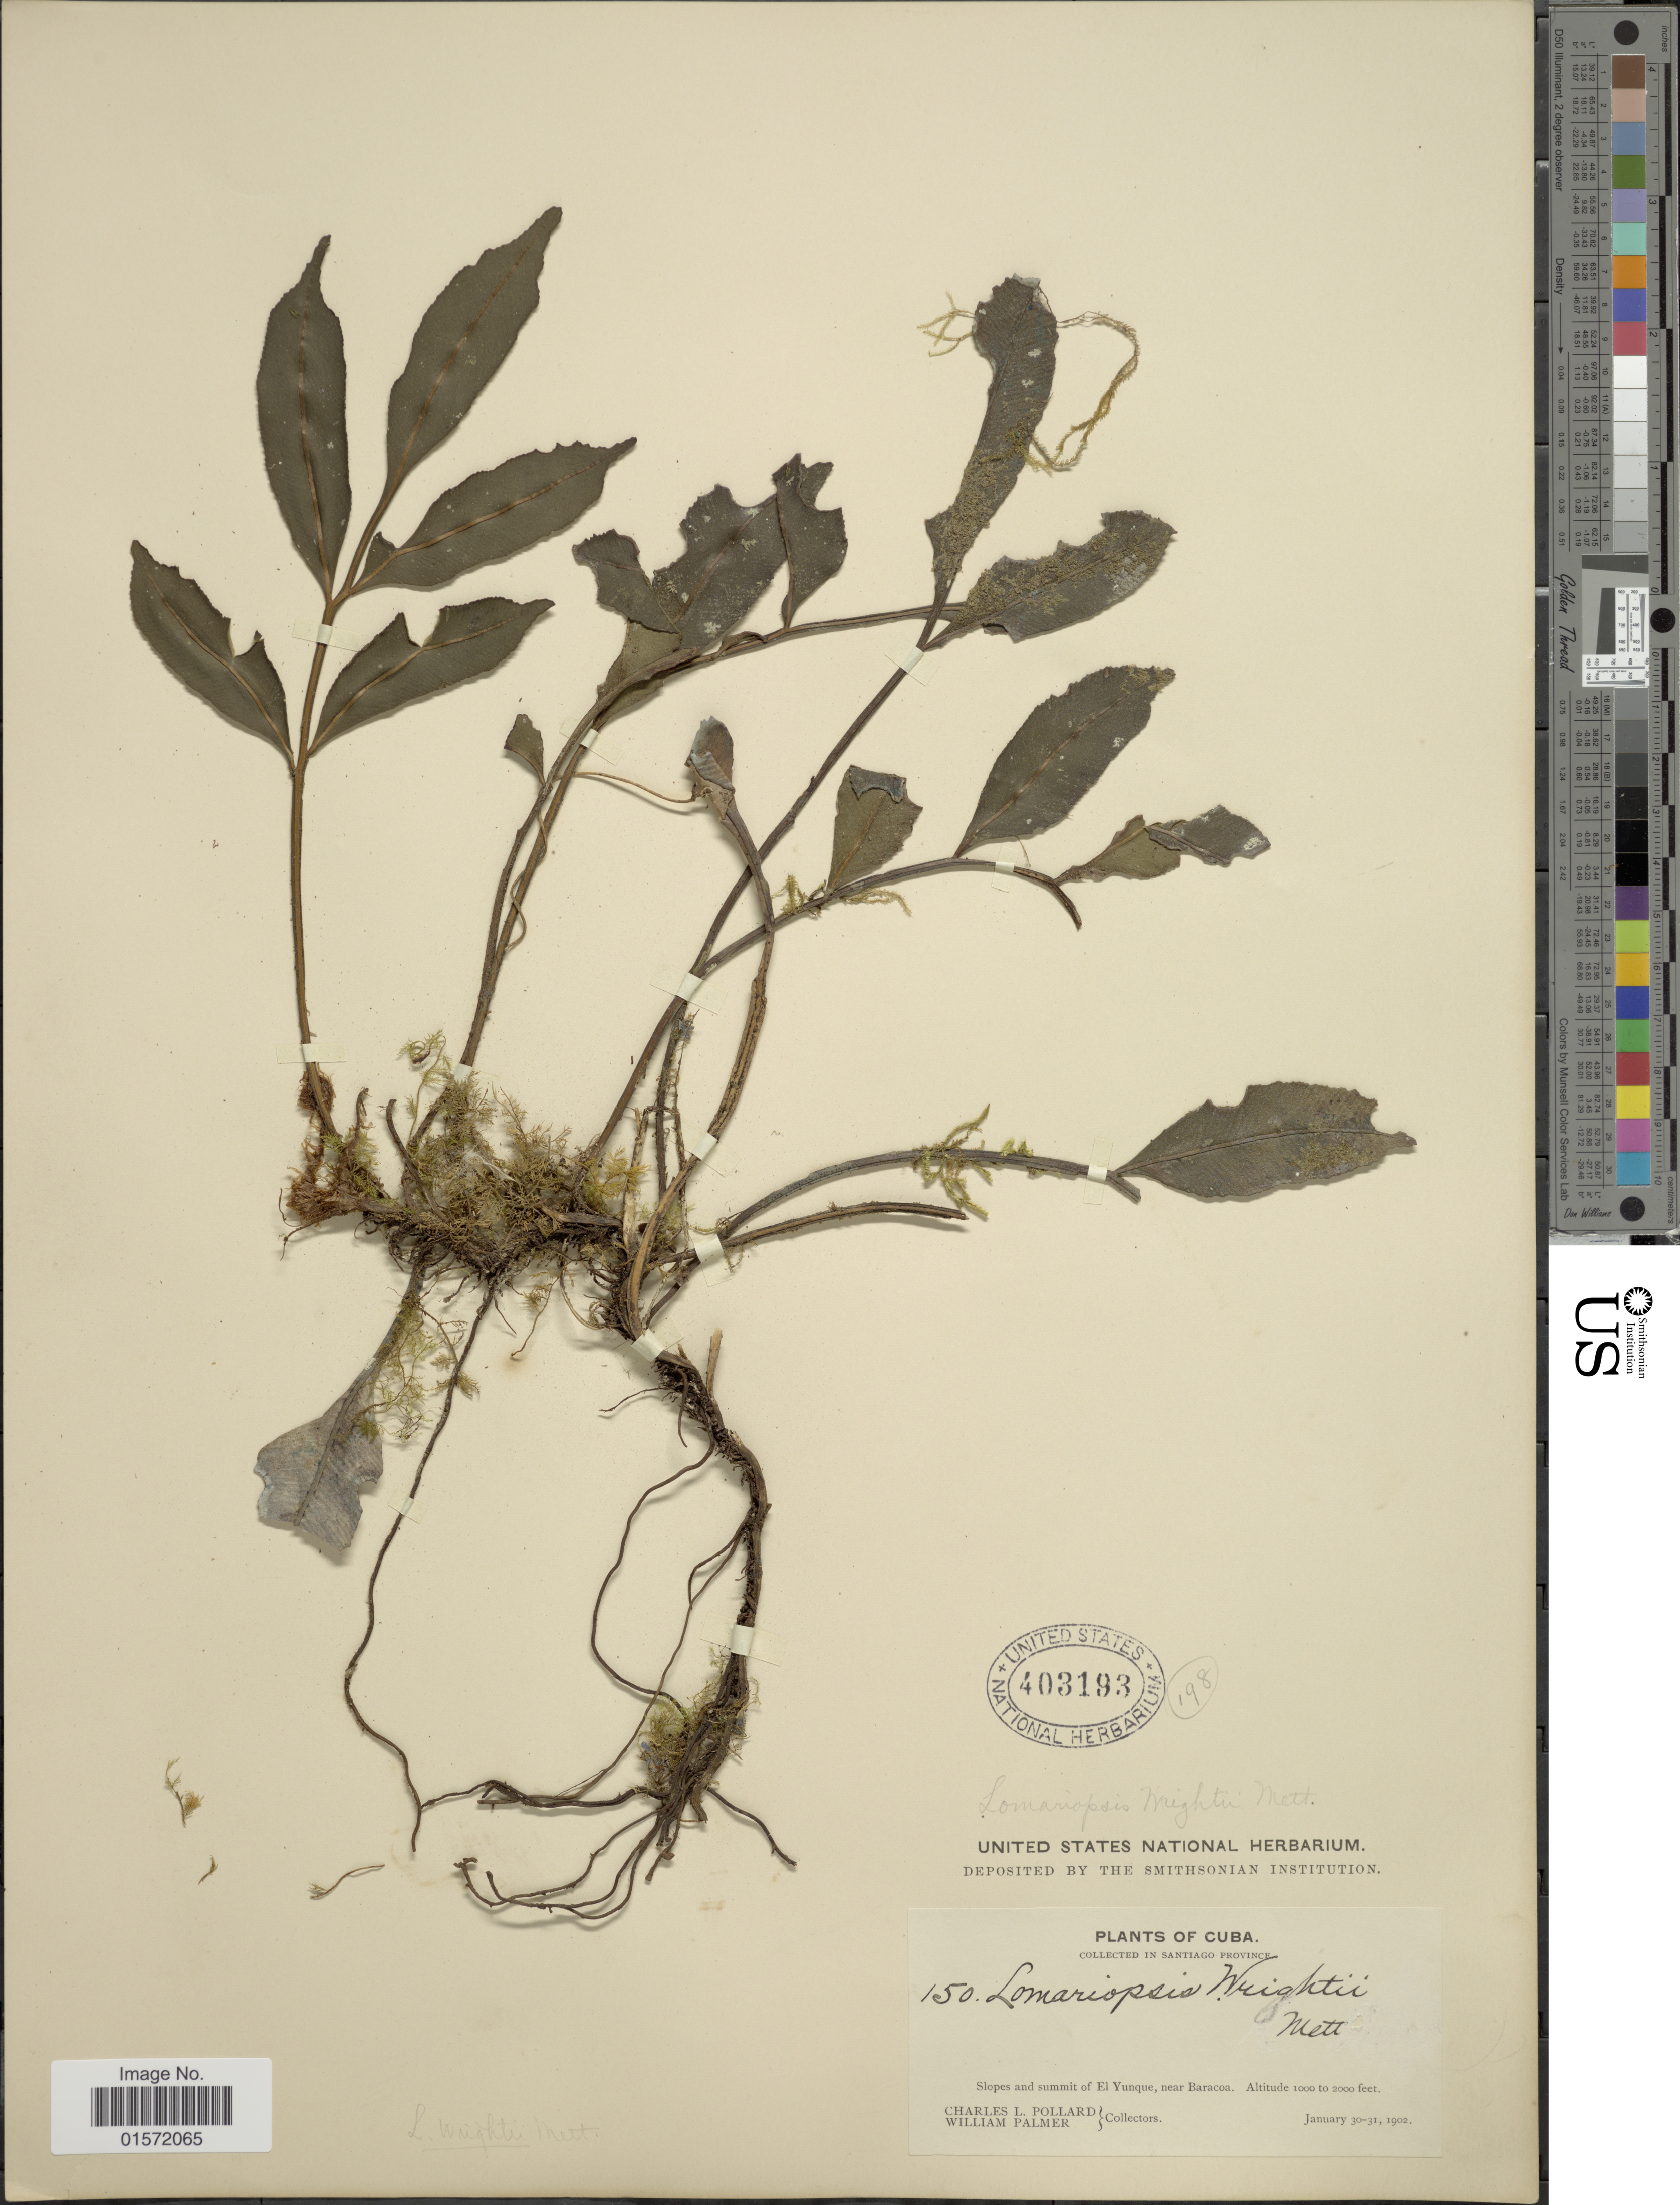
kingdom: Plantae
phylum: Tracheophyta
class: Polypodiopsida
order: Polypodiales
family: Lomariopsidaceae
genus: Lomariopsis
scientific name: Lomariopsis wrightii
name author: Mett. ex D.C. Eaton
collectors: C. L. Pollard & W. Palmer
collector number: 150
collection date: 1902-01-30/1902-01-31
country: Cuba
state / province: Santiago de Cuba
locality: Slopes and summit of El Yunque, near Baracoa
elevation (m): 305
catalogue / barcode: US 403193